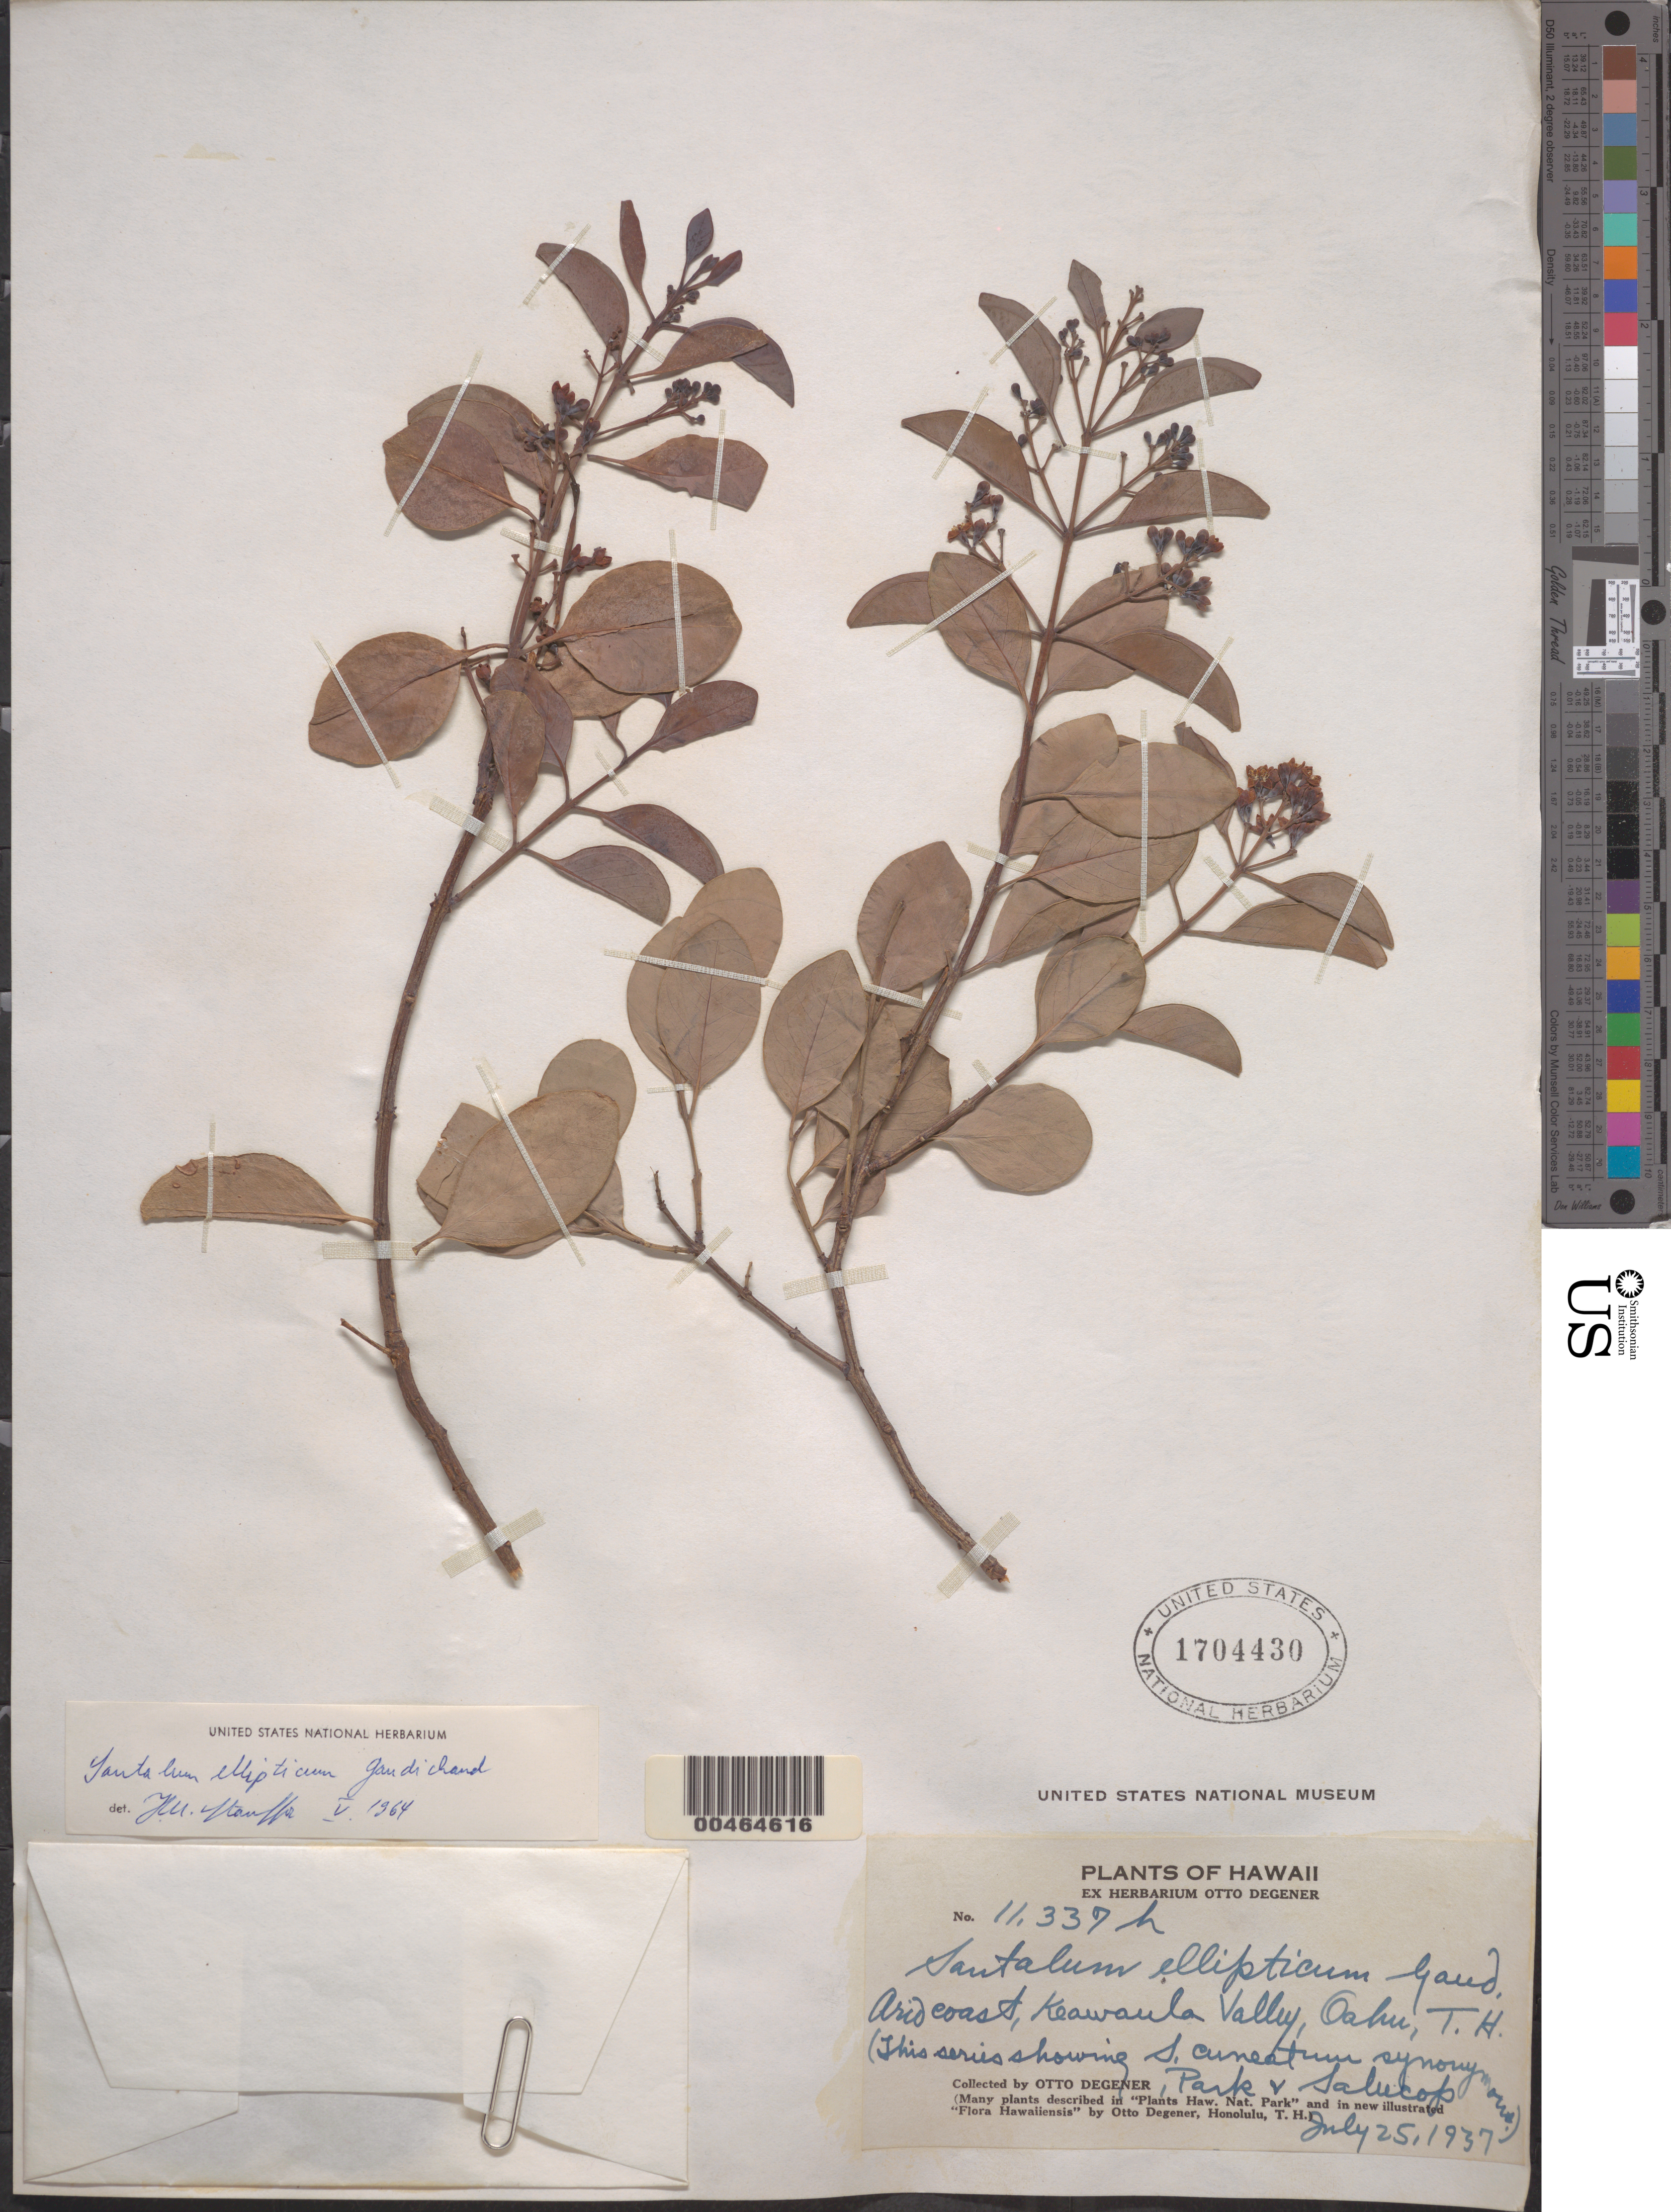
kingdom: Plantae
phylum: Tracheophyta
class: Magnoliopsida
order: Santalales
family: Santalaceae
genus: Santalum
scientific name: Santalum ellipticum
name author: Gaudich.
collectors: O. Degener, Park & -- Salucop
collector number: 11337h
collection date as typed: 25 Jul 1937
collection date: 1937-07-25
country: United States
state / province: Hawaii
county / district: Honolulu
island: Oahu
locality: Keawaula Valley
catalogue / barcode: US 1704430